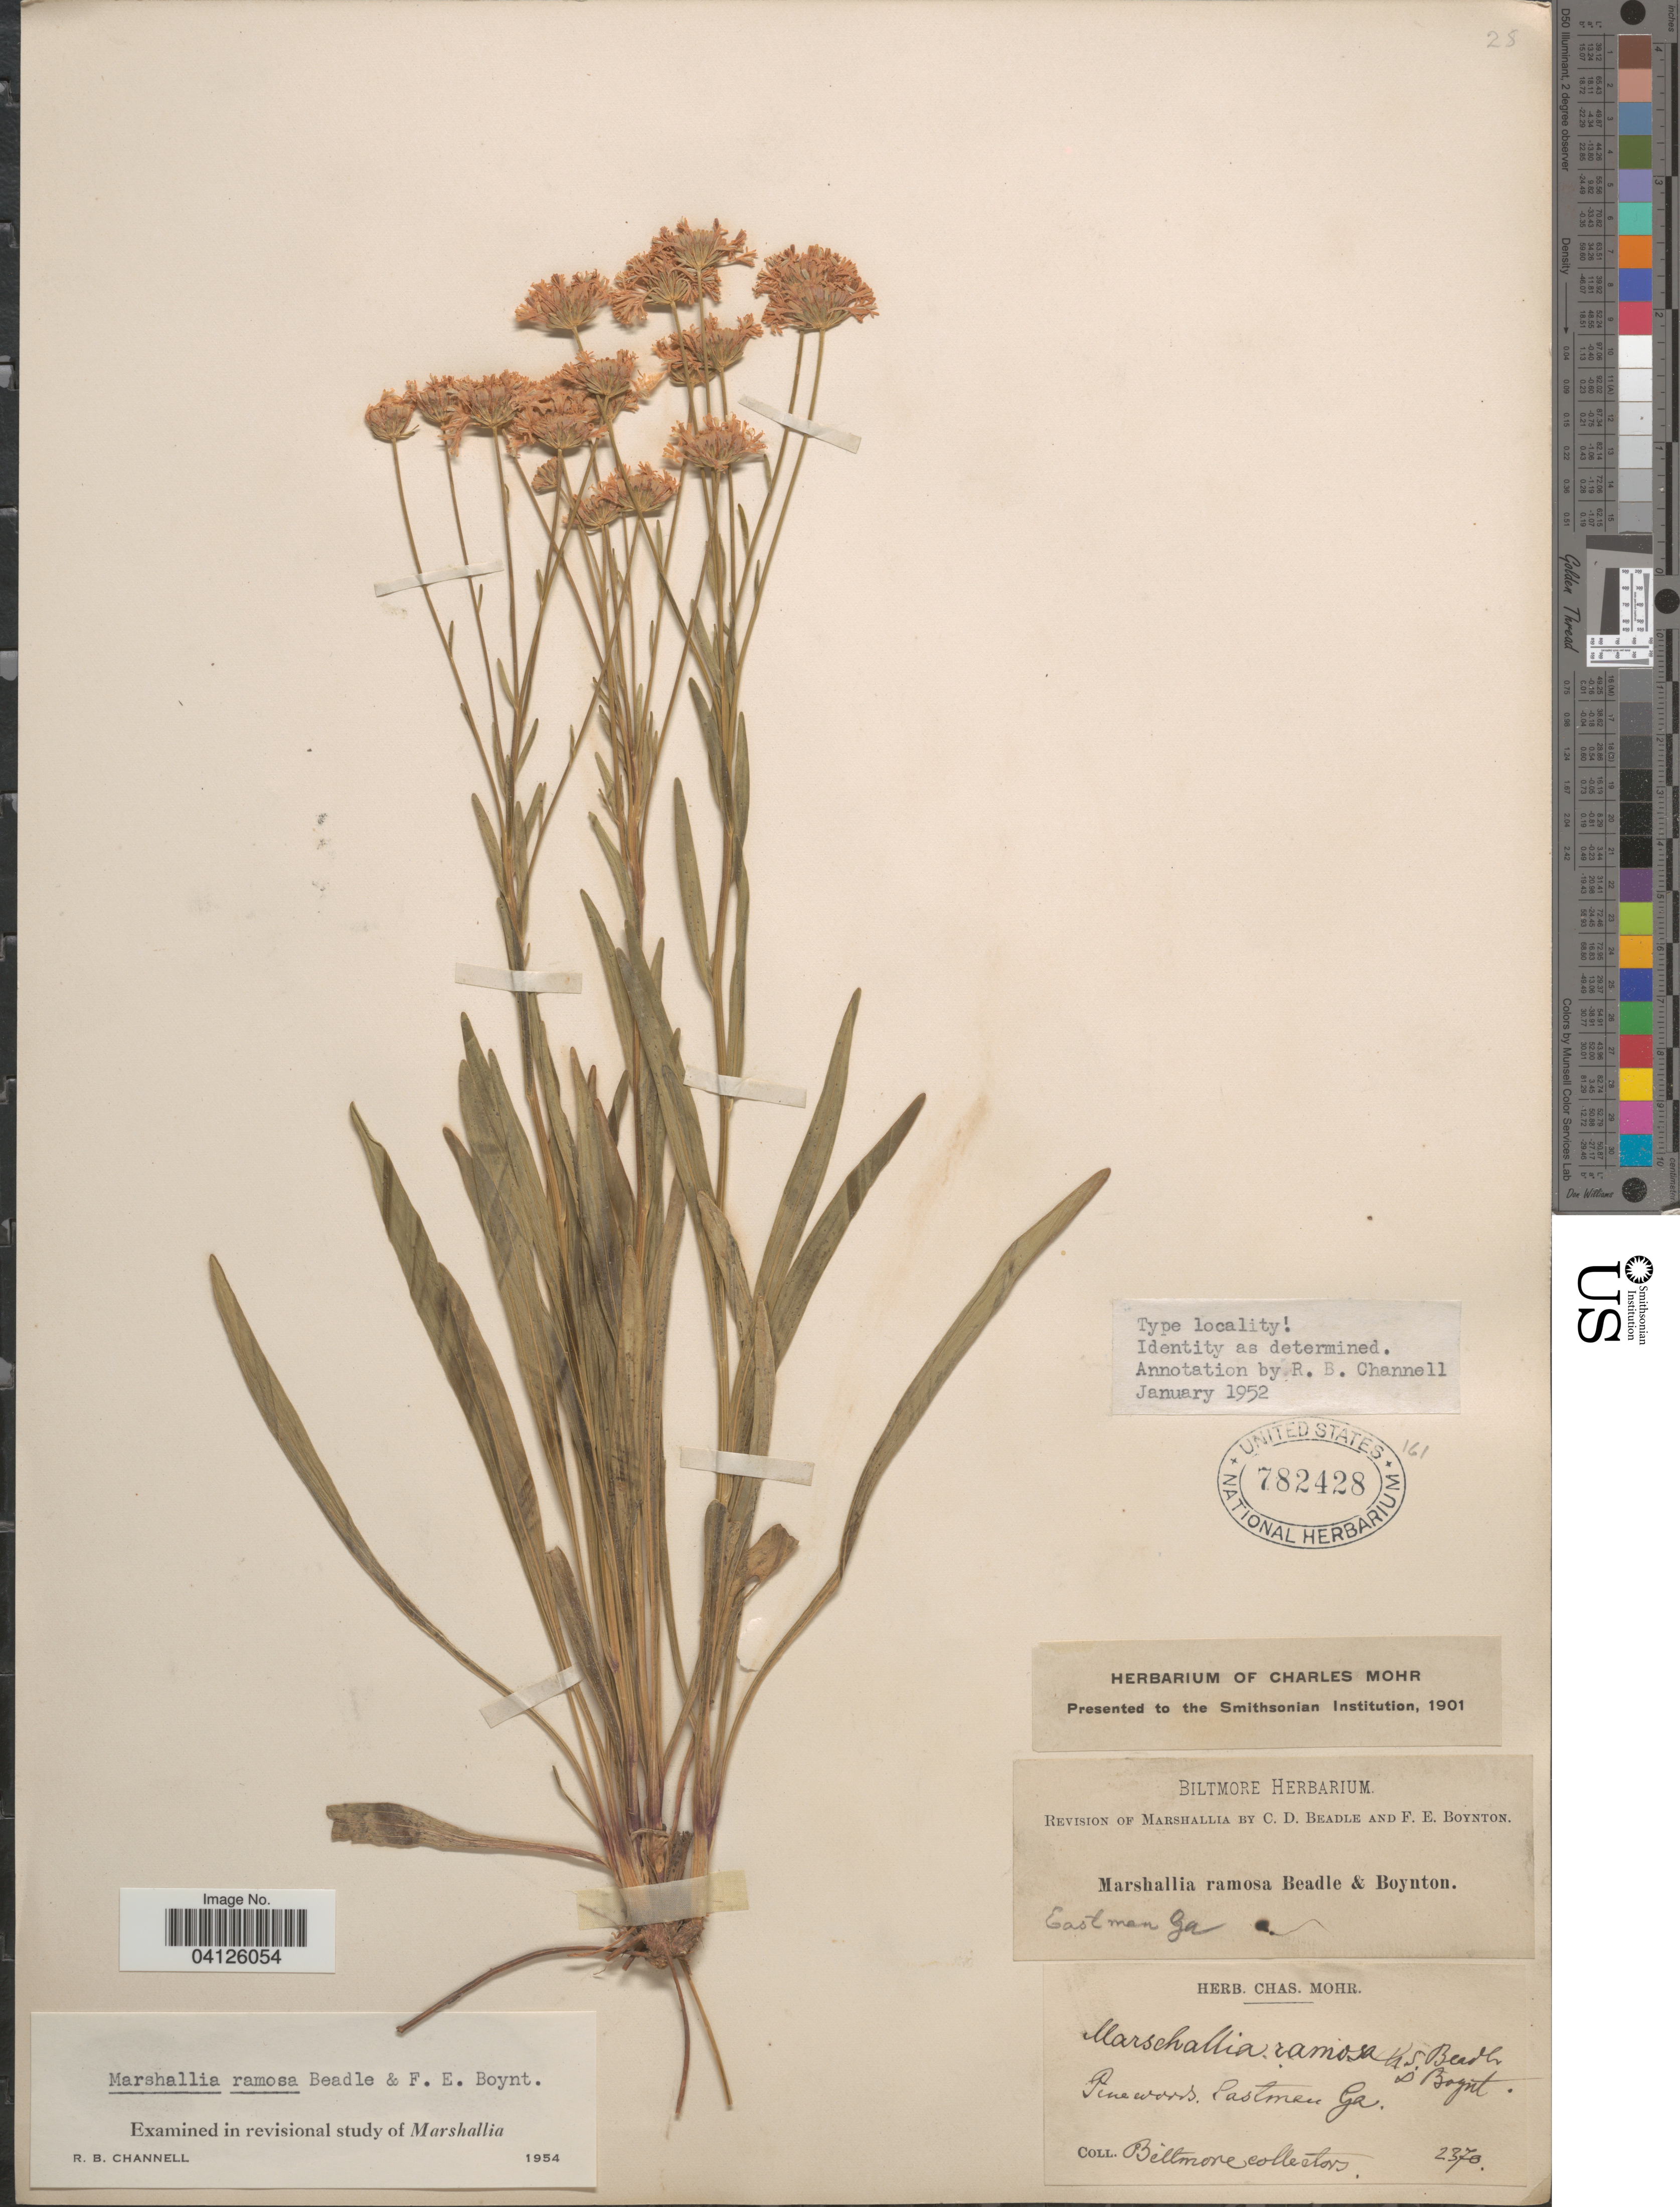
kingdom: Plantae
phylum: Tracheophyta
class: Magnoliopsida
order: Asterales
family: Asteraceae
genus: Marshallia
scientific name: Marshallia ramosa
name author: Beadle & F.E. Boynton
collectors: Biltmore Herbarium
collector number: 2370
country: United States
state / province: Georgia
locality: Pinewoods. Eastman.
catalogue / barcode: US 782428